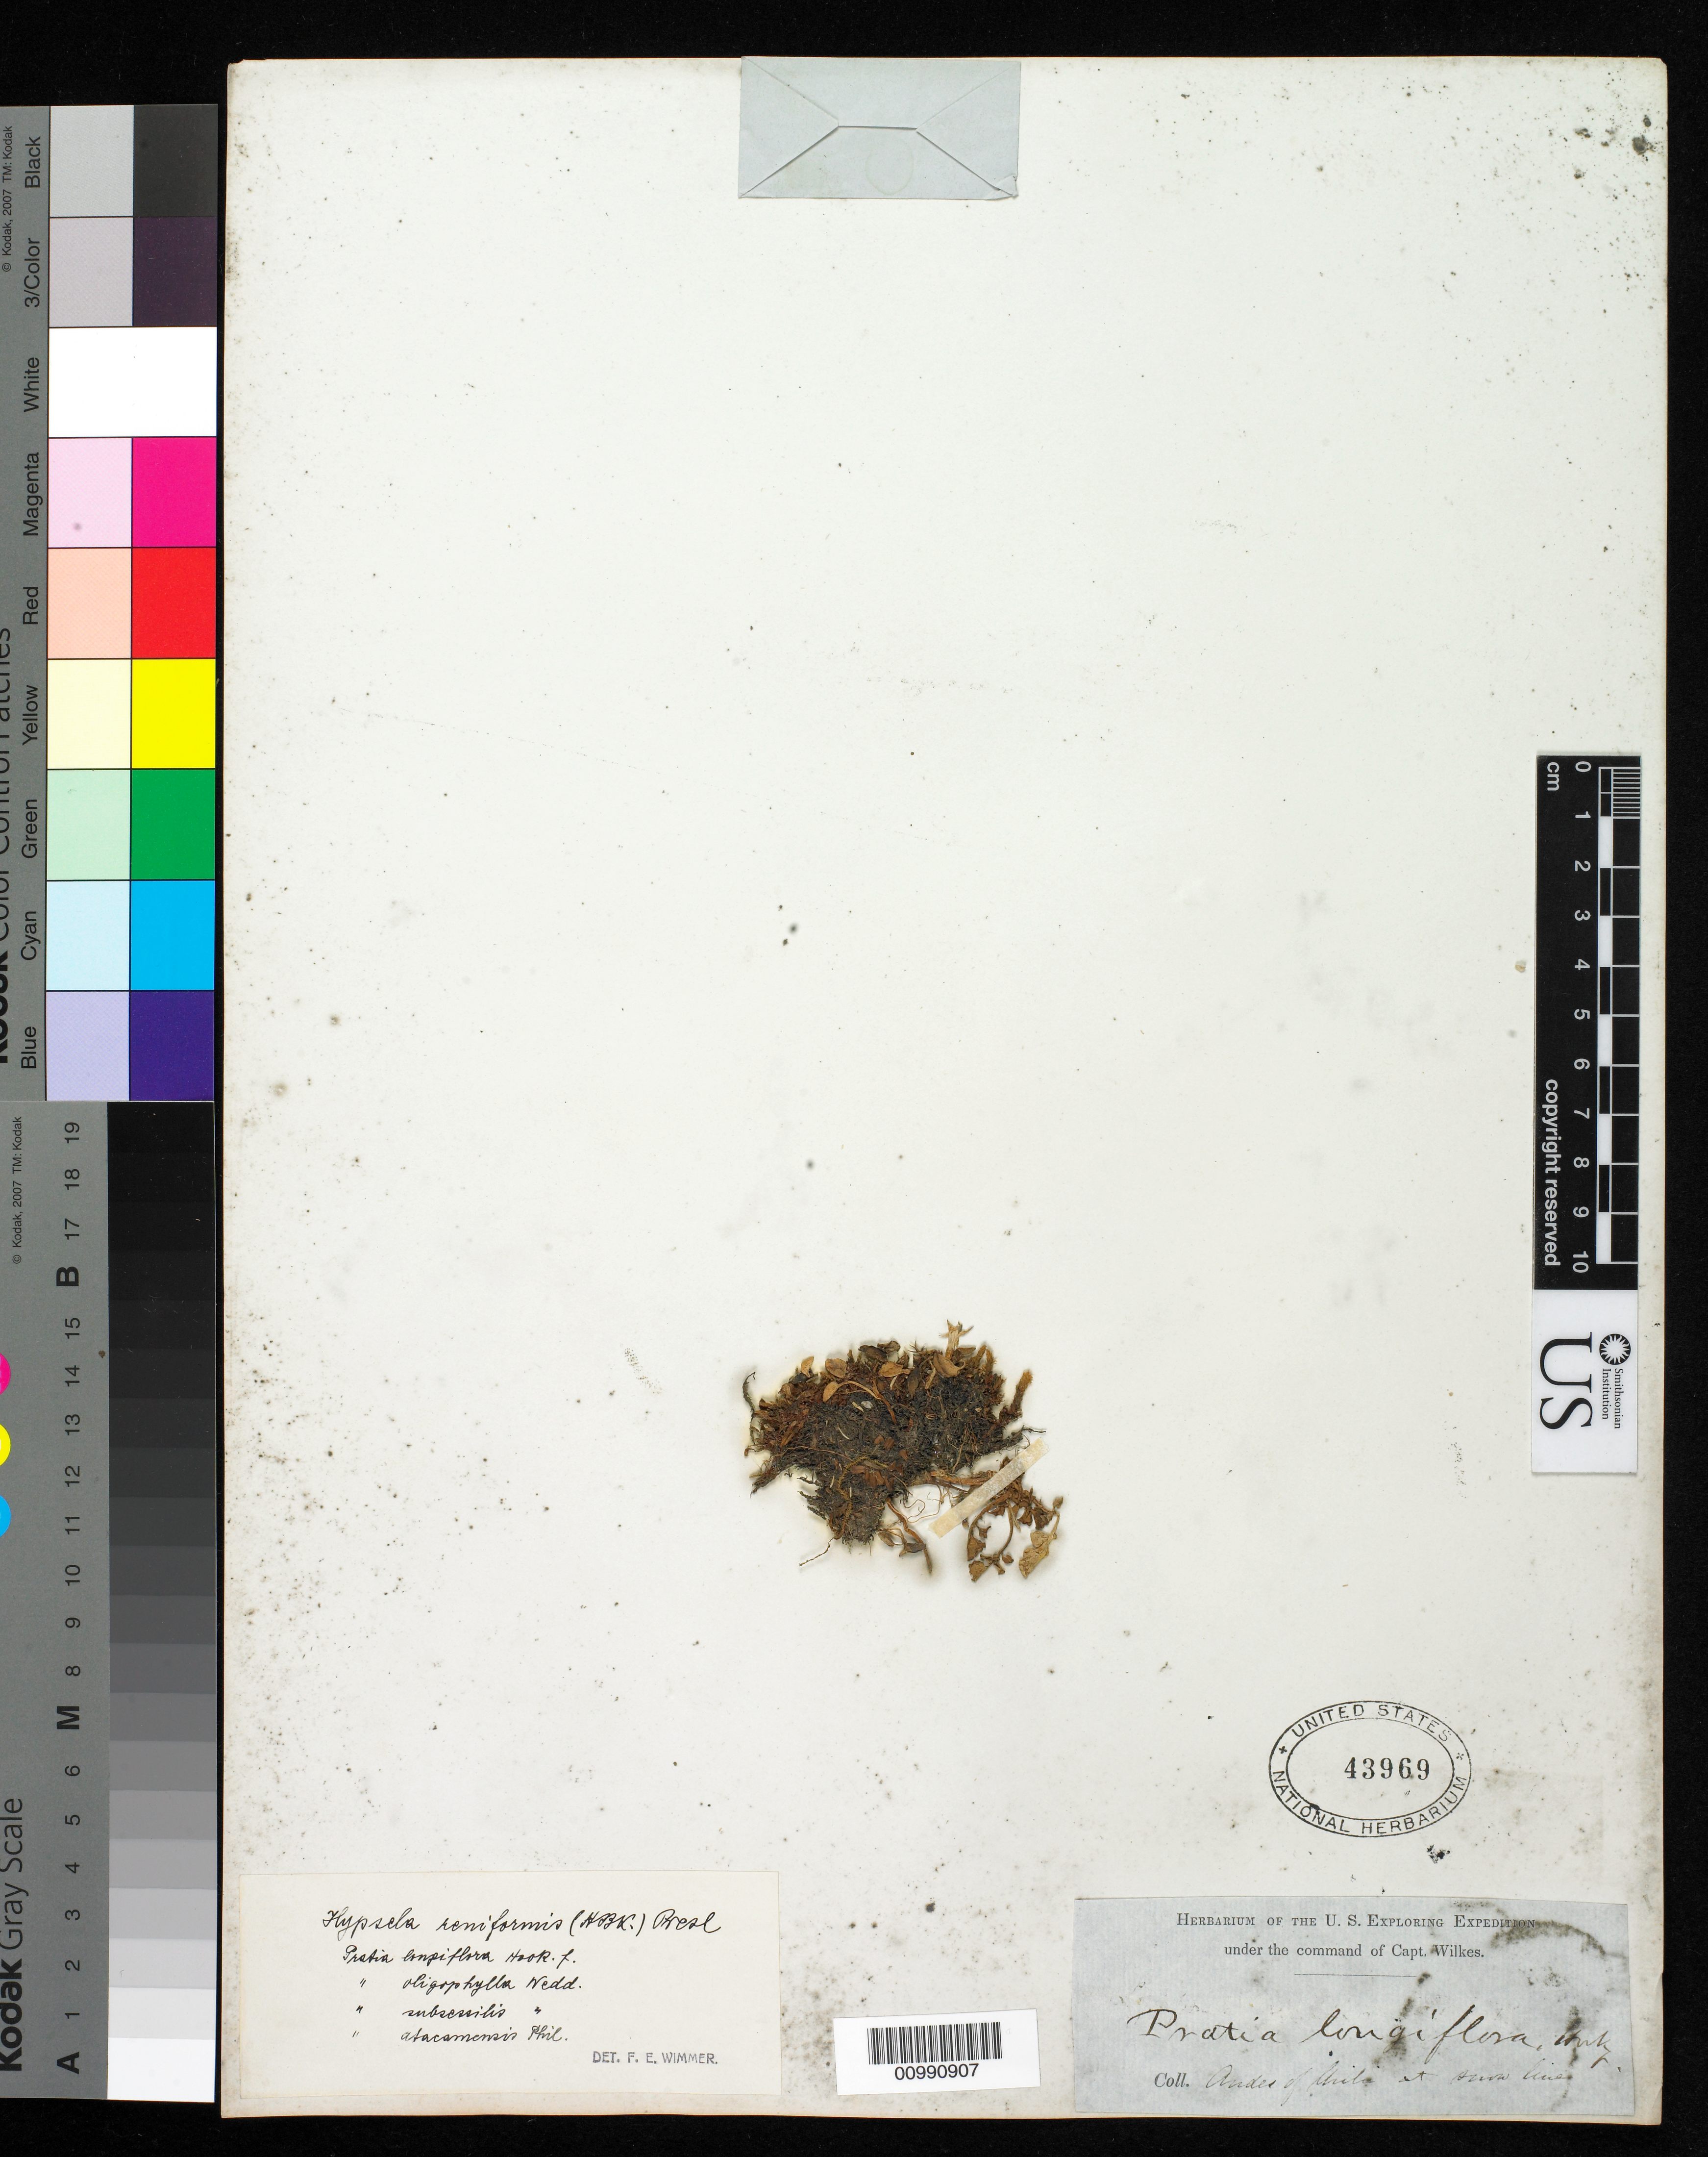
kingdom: Plantae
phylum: Tracheophyta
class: Magnoliopsida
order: Asterales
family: Campanulaceae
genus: Hypsela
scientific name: Hypsela reniformis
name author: (Kunth) C. Presl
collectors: Wilkes Explor. Exped.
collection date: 1838/1842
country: Chile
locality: Andes of Chili at snow line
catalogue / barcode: US 43969